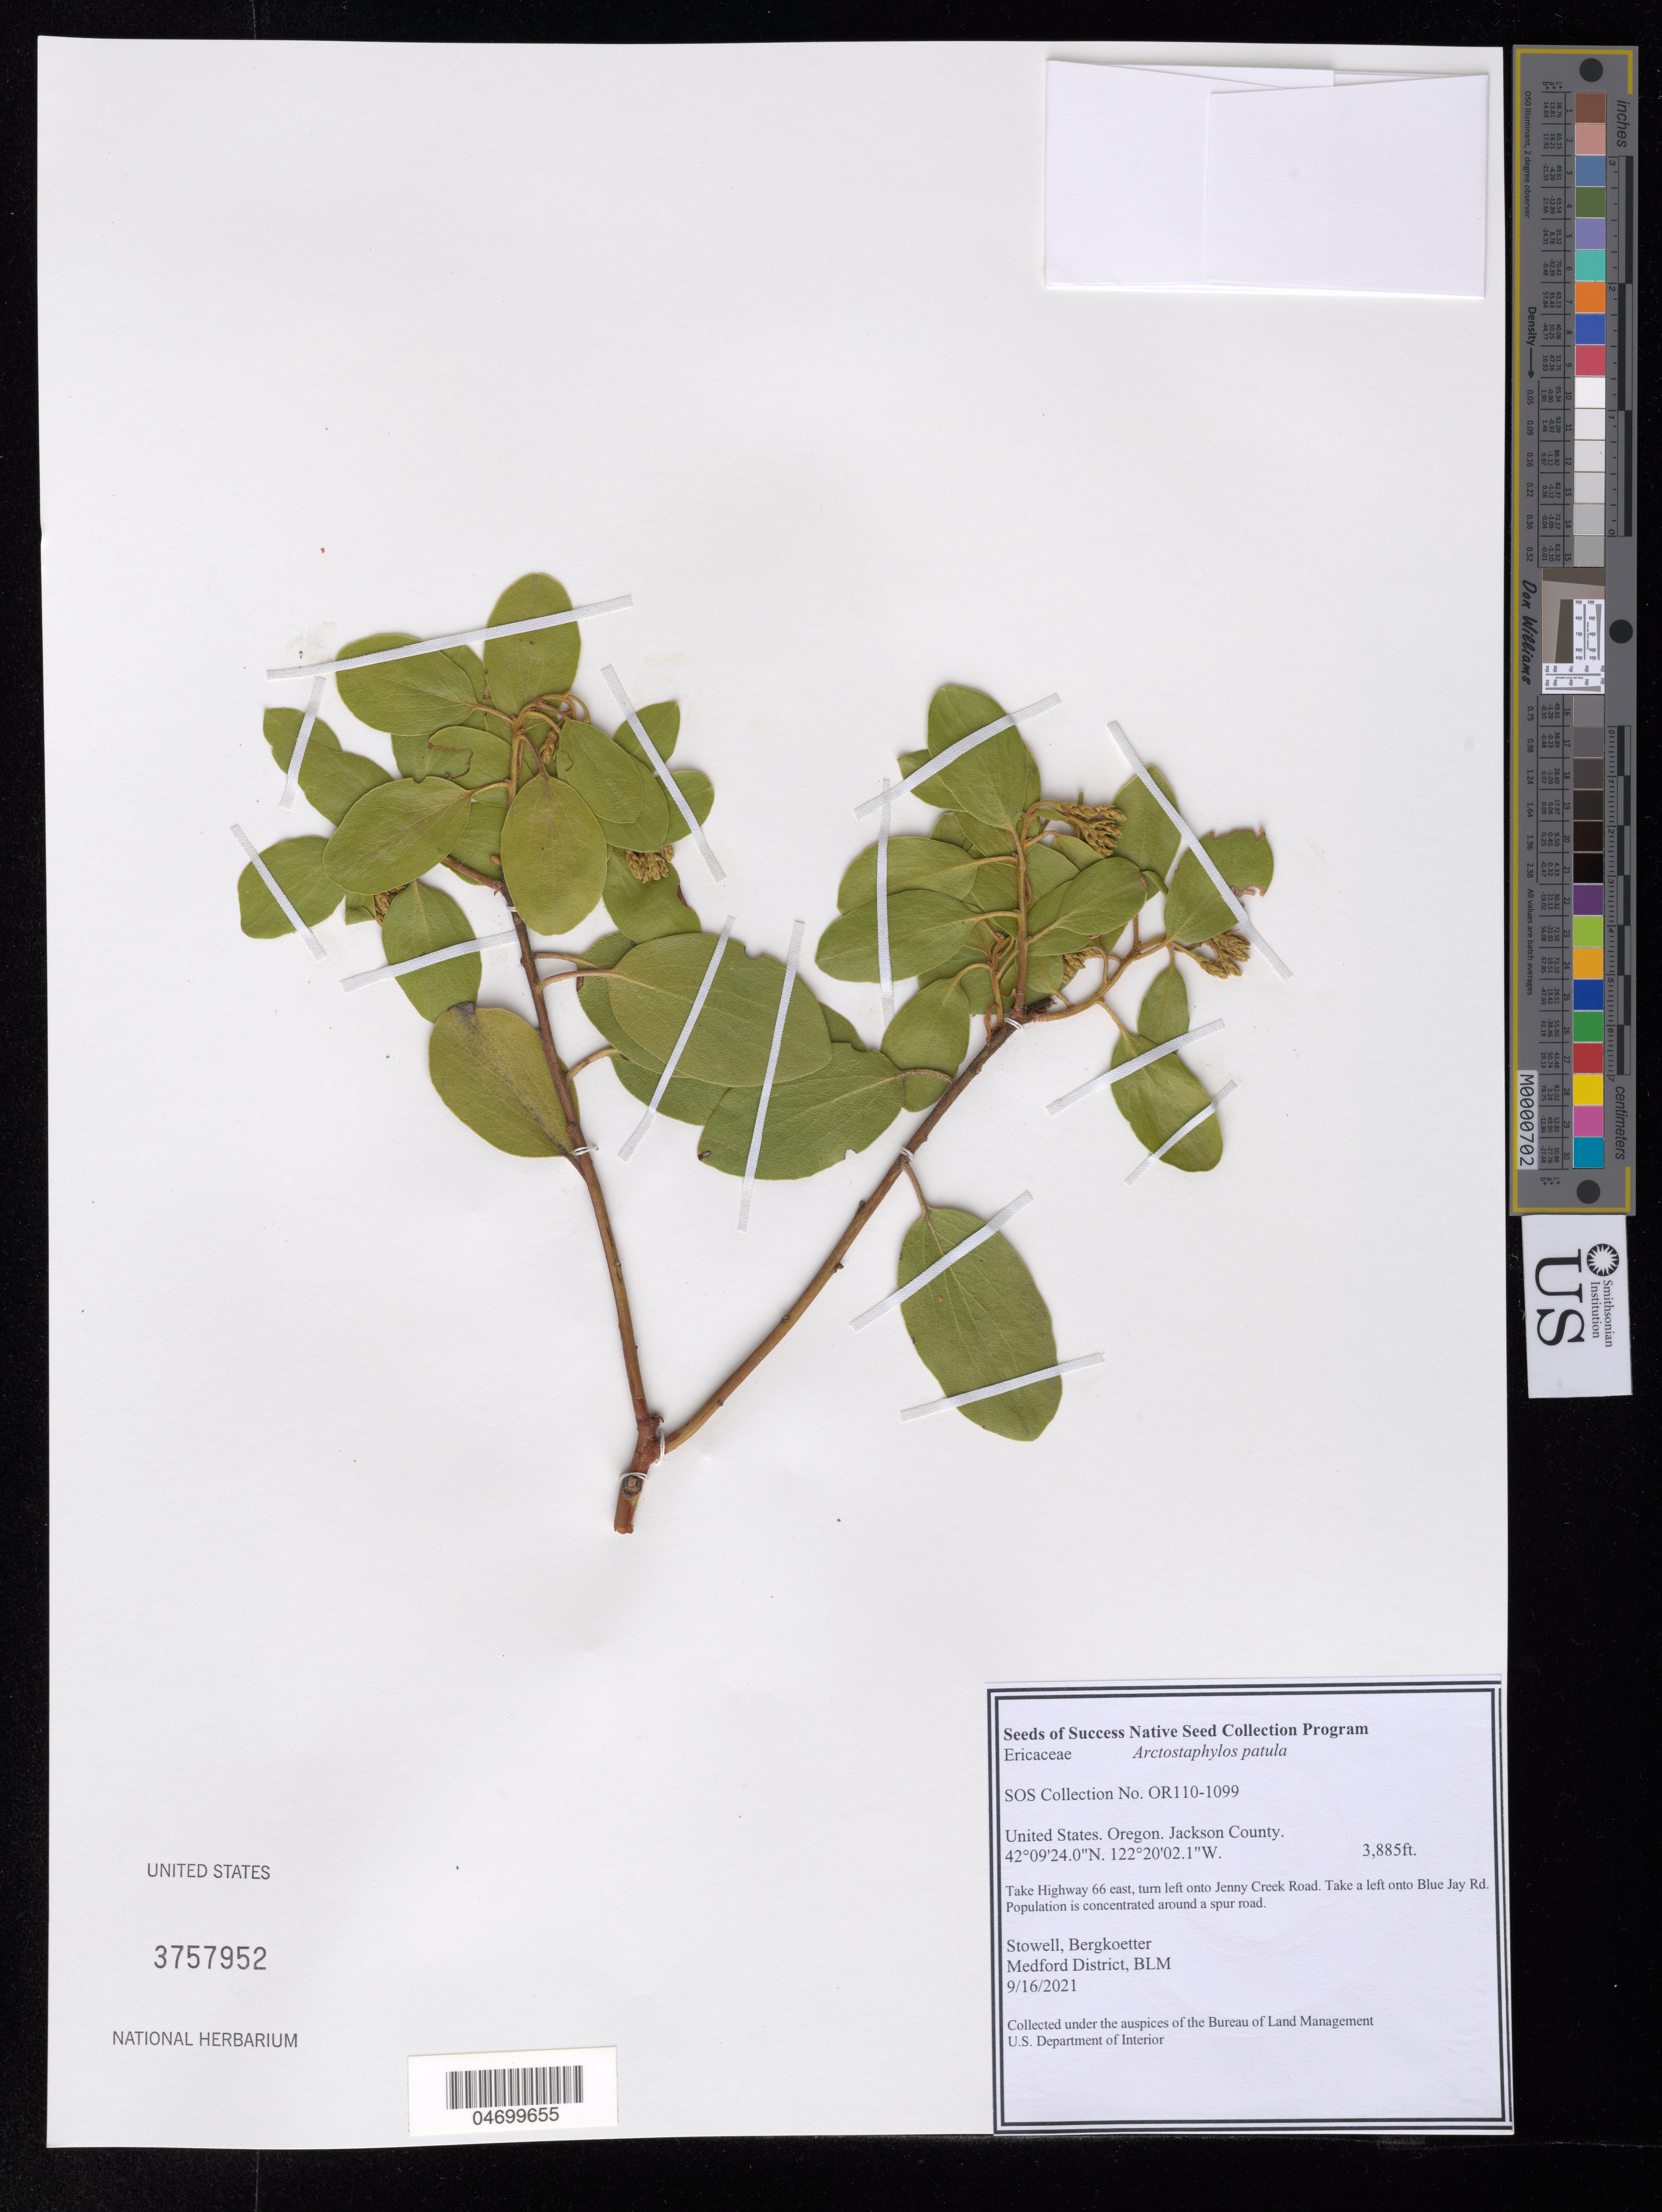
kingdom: Plantae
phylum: Tracheophyta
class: Magnoliopsida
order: Ericales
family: Ericaceae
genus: Arctostaphylos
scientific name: Arctostaphylos patula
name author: Greene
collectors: -. Stowell & -. Bergkoetter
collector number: OR110-1099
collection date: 2021-09-16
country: United States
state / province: Oregon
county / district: Jackson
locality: Blue Jay Rd.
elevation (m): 1184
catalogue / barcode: US 3757952